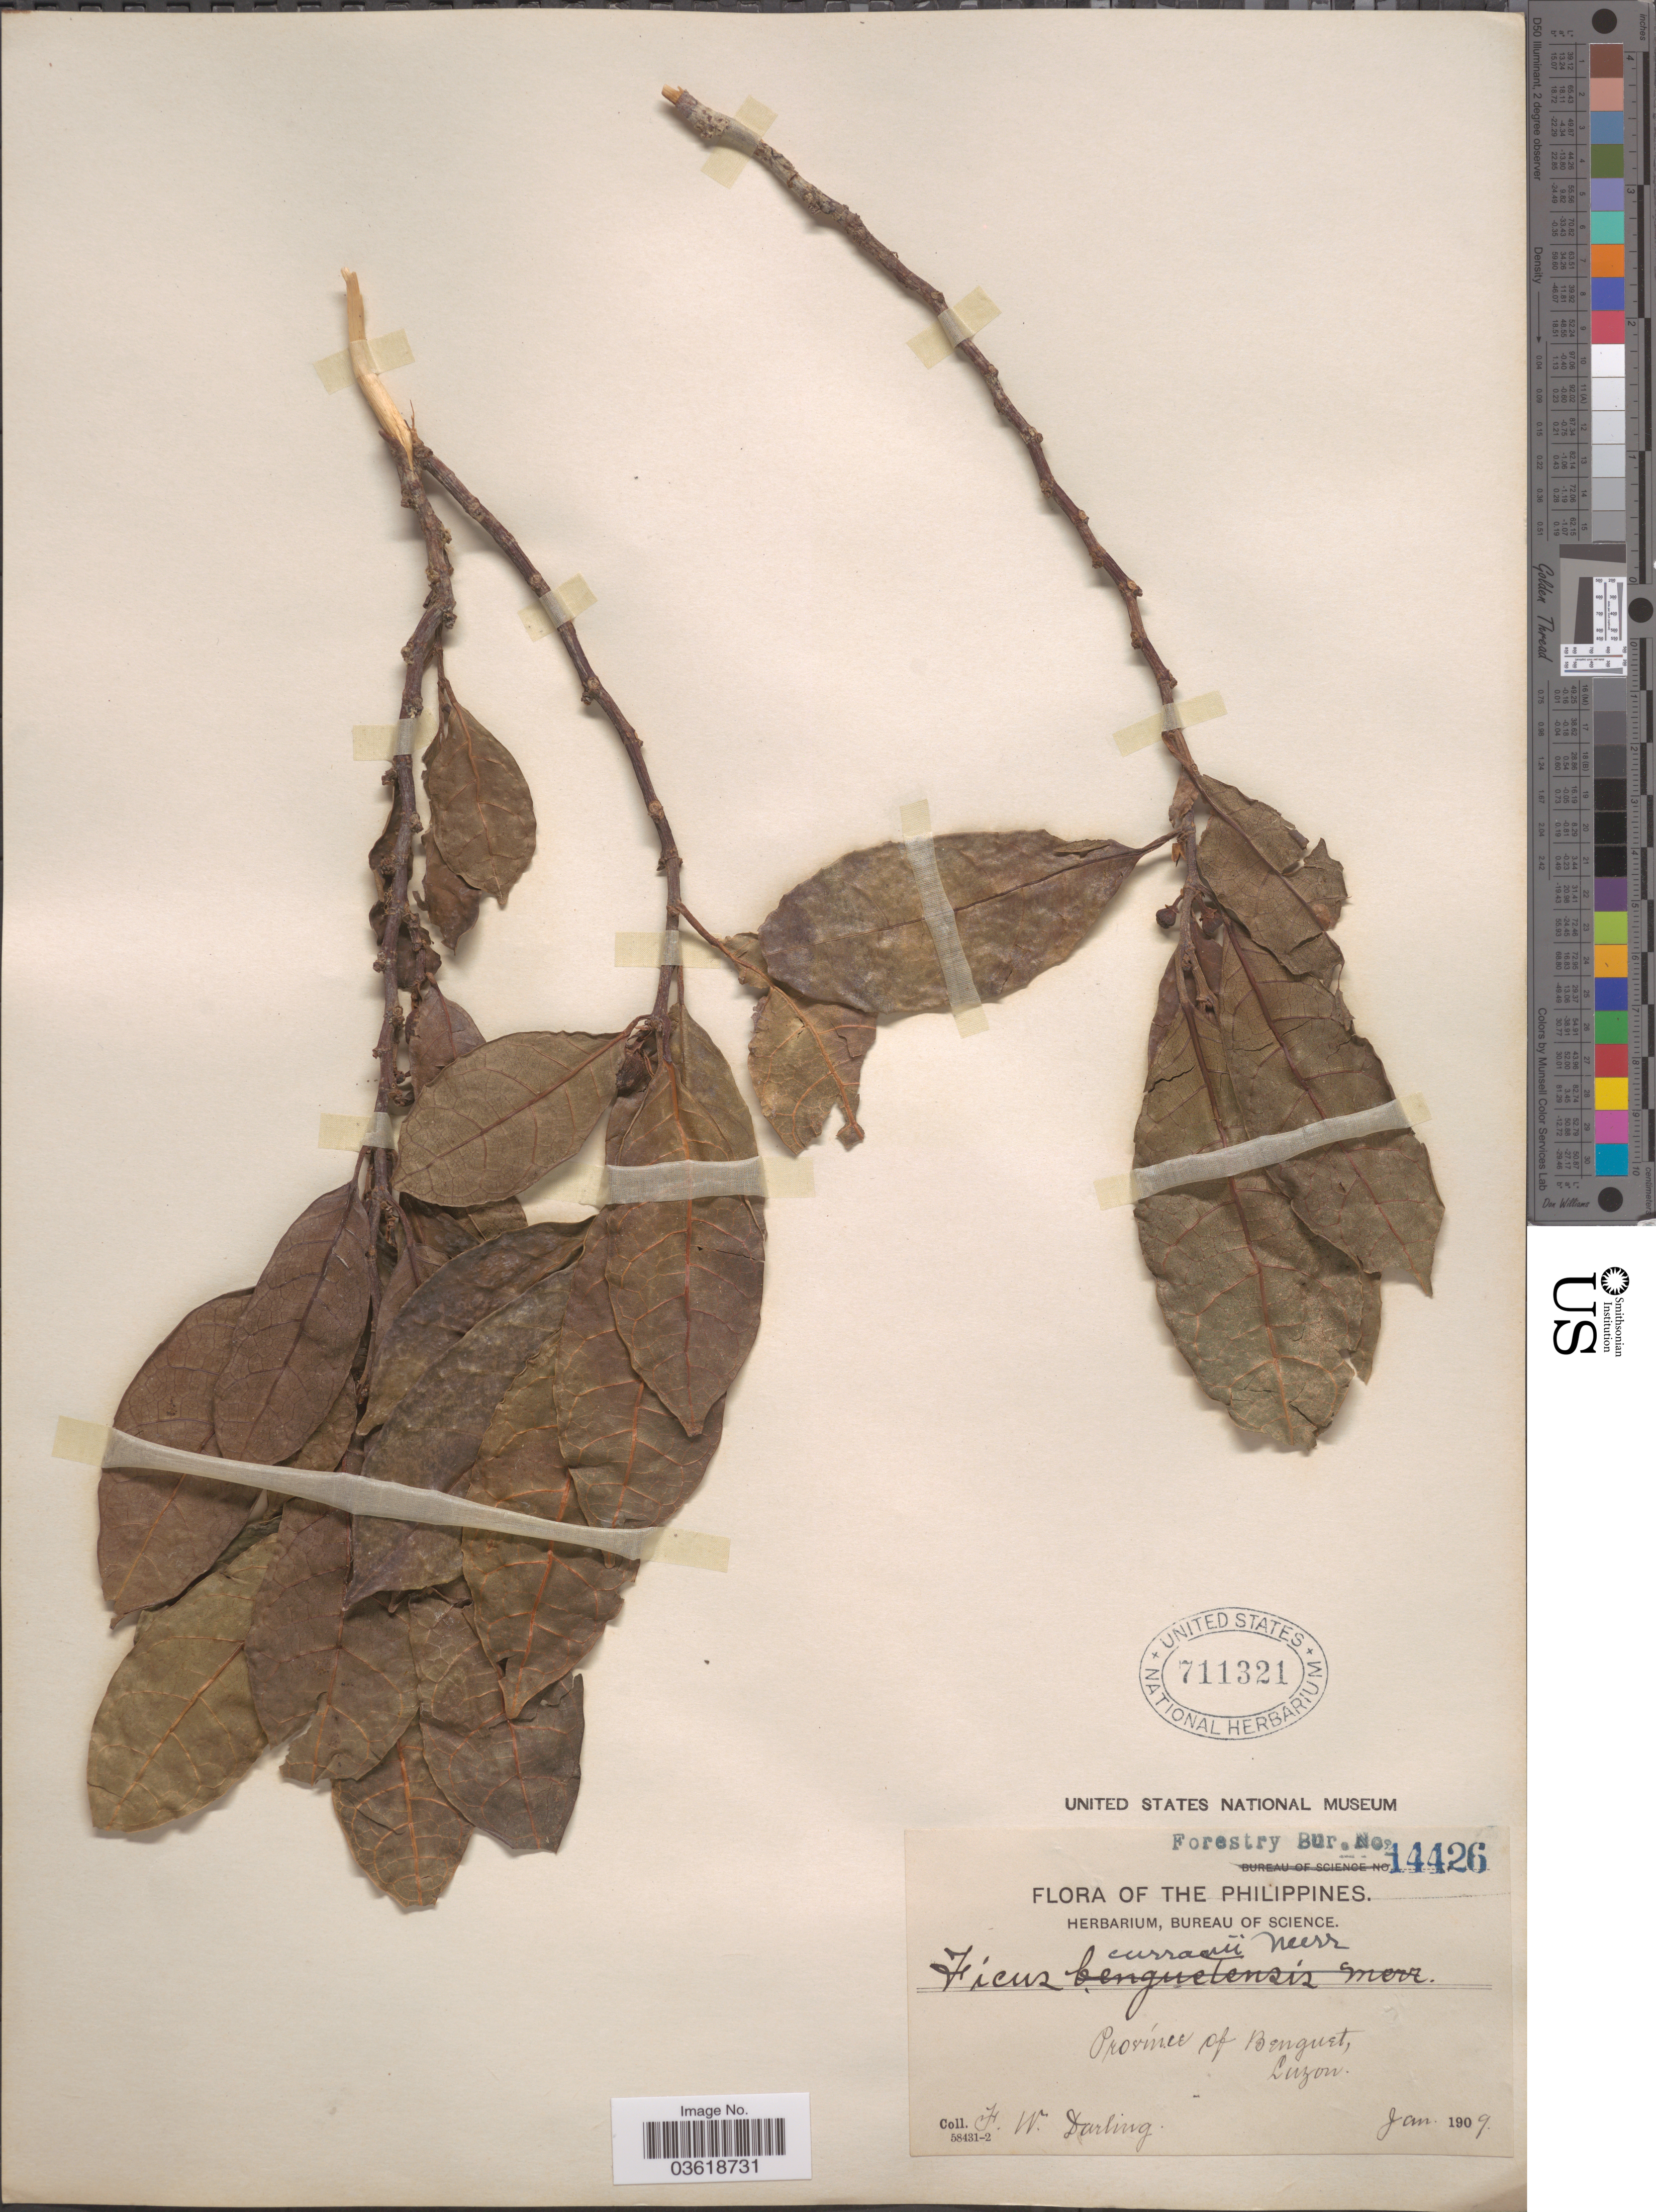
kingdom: Plantae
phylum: Tracheophyta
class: Magnoliopsida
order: Rosales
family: Moraceae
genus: Ficus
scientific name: Ficus curranii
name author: Merr.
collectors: F. Darling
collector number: Forestry Bur. 14426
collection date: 1909-01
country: Philippines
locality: Province of Benguet, Luzon.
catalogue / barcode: US 711321